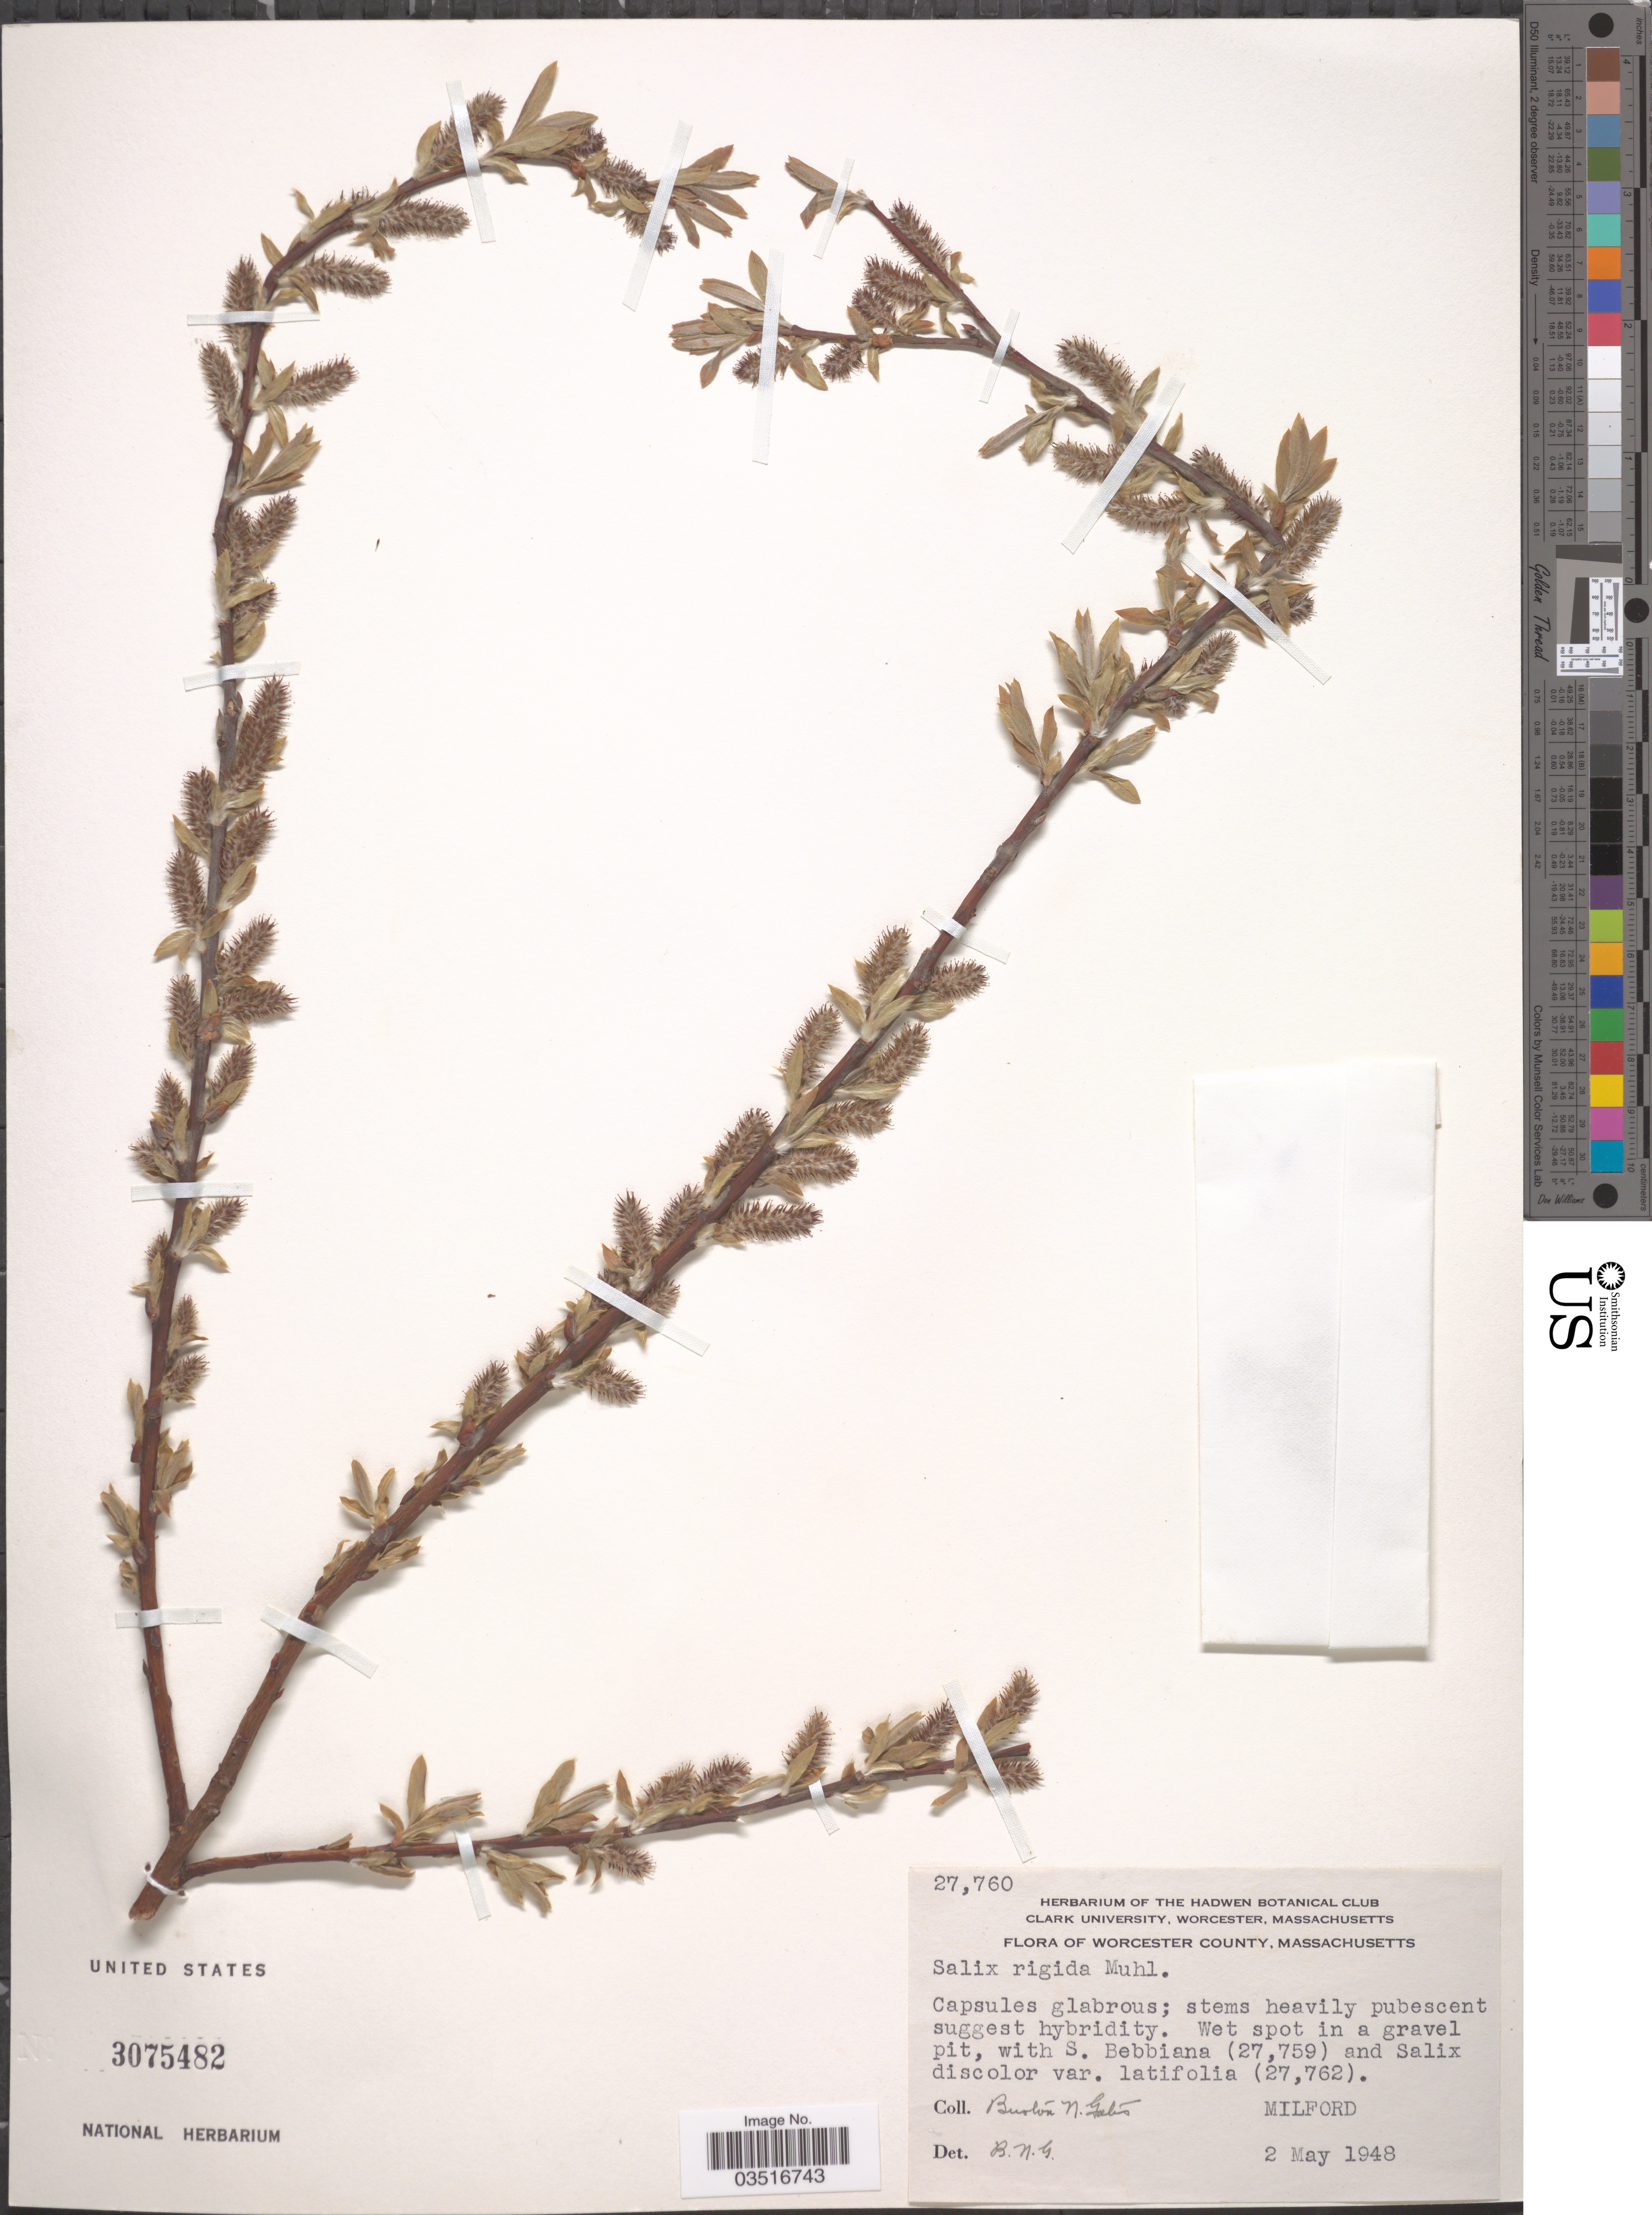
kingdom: Plantae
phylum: Tracheophyta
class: Magnoliopsida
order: Malpighiales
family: Salicaceae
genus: Salix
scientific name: Salix rigida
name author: Muhl.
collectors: B. N. Gates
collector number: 27760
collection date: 1948-05-02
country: United States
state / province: Massachusetts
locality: Worcester County. Milford.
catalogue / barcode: US 3075482